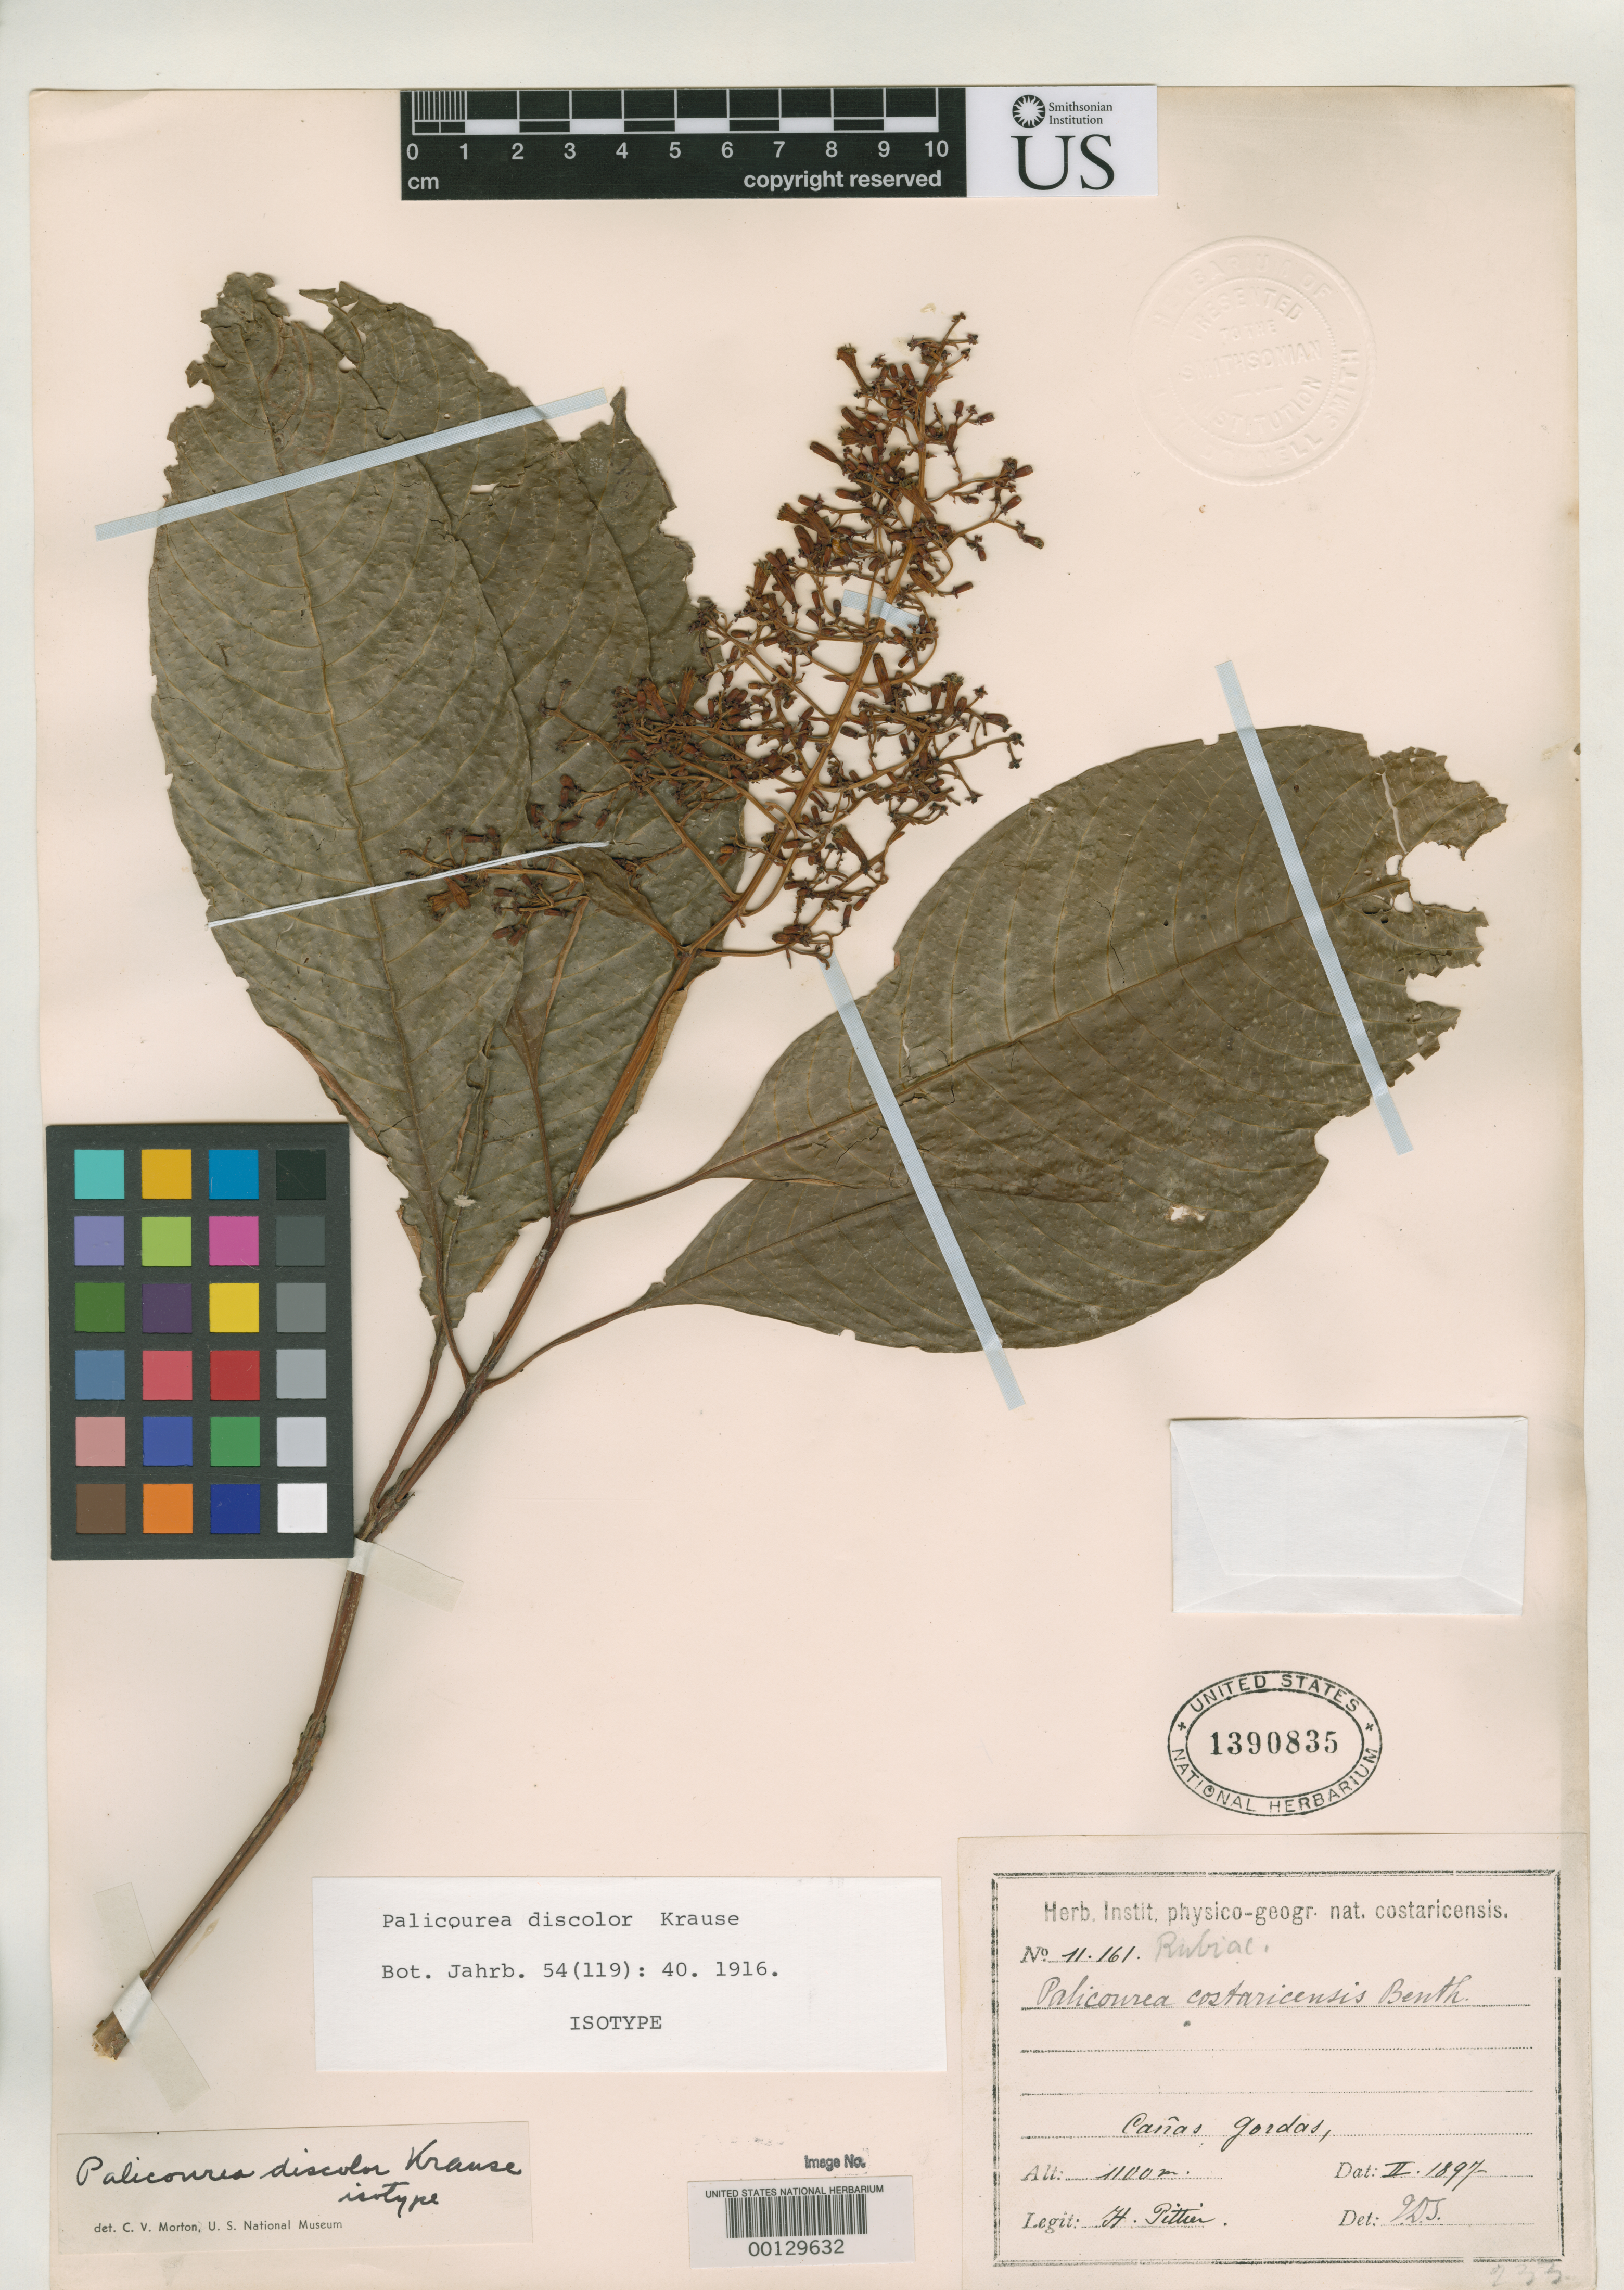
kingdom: Plantae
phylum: Tracheophyta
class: Magnoliopsida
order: Gentianales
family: Rubiaceae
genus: Palicourea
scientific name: Palicourea discolor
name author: K. Krause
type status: Isotype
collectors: H. F. Pittier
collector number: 11161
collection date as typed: Feb 1897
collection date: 1897-02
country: Costa Rica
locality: Cañas Gordas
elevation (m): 1100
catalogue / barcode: US 1390835